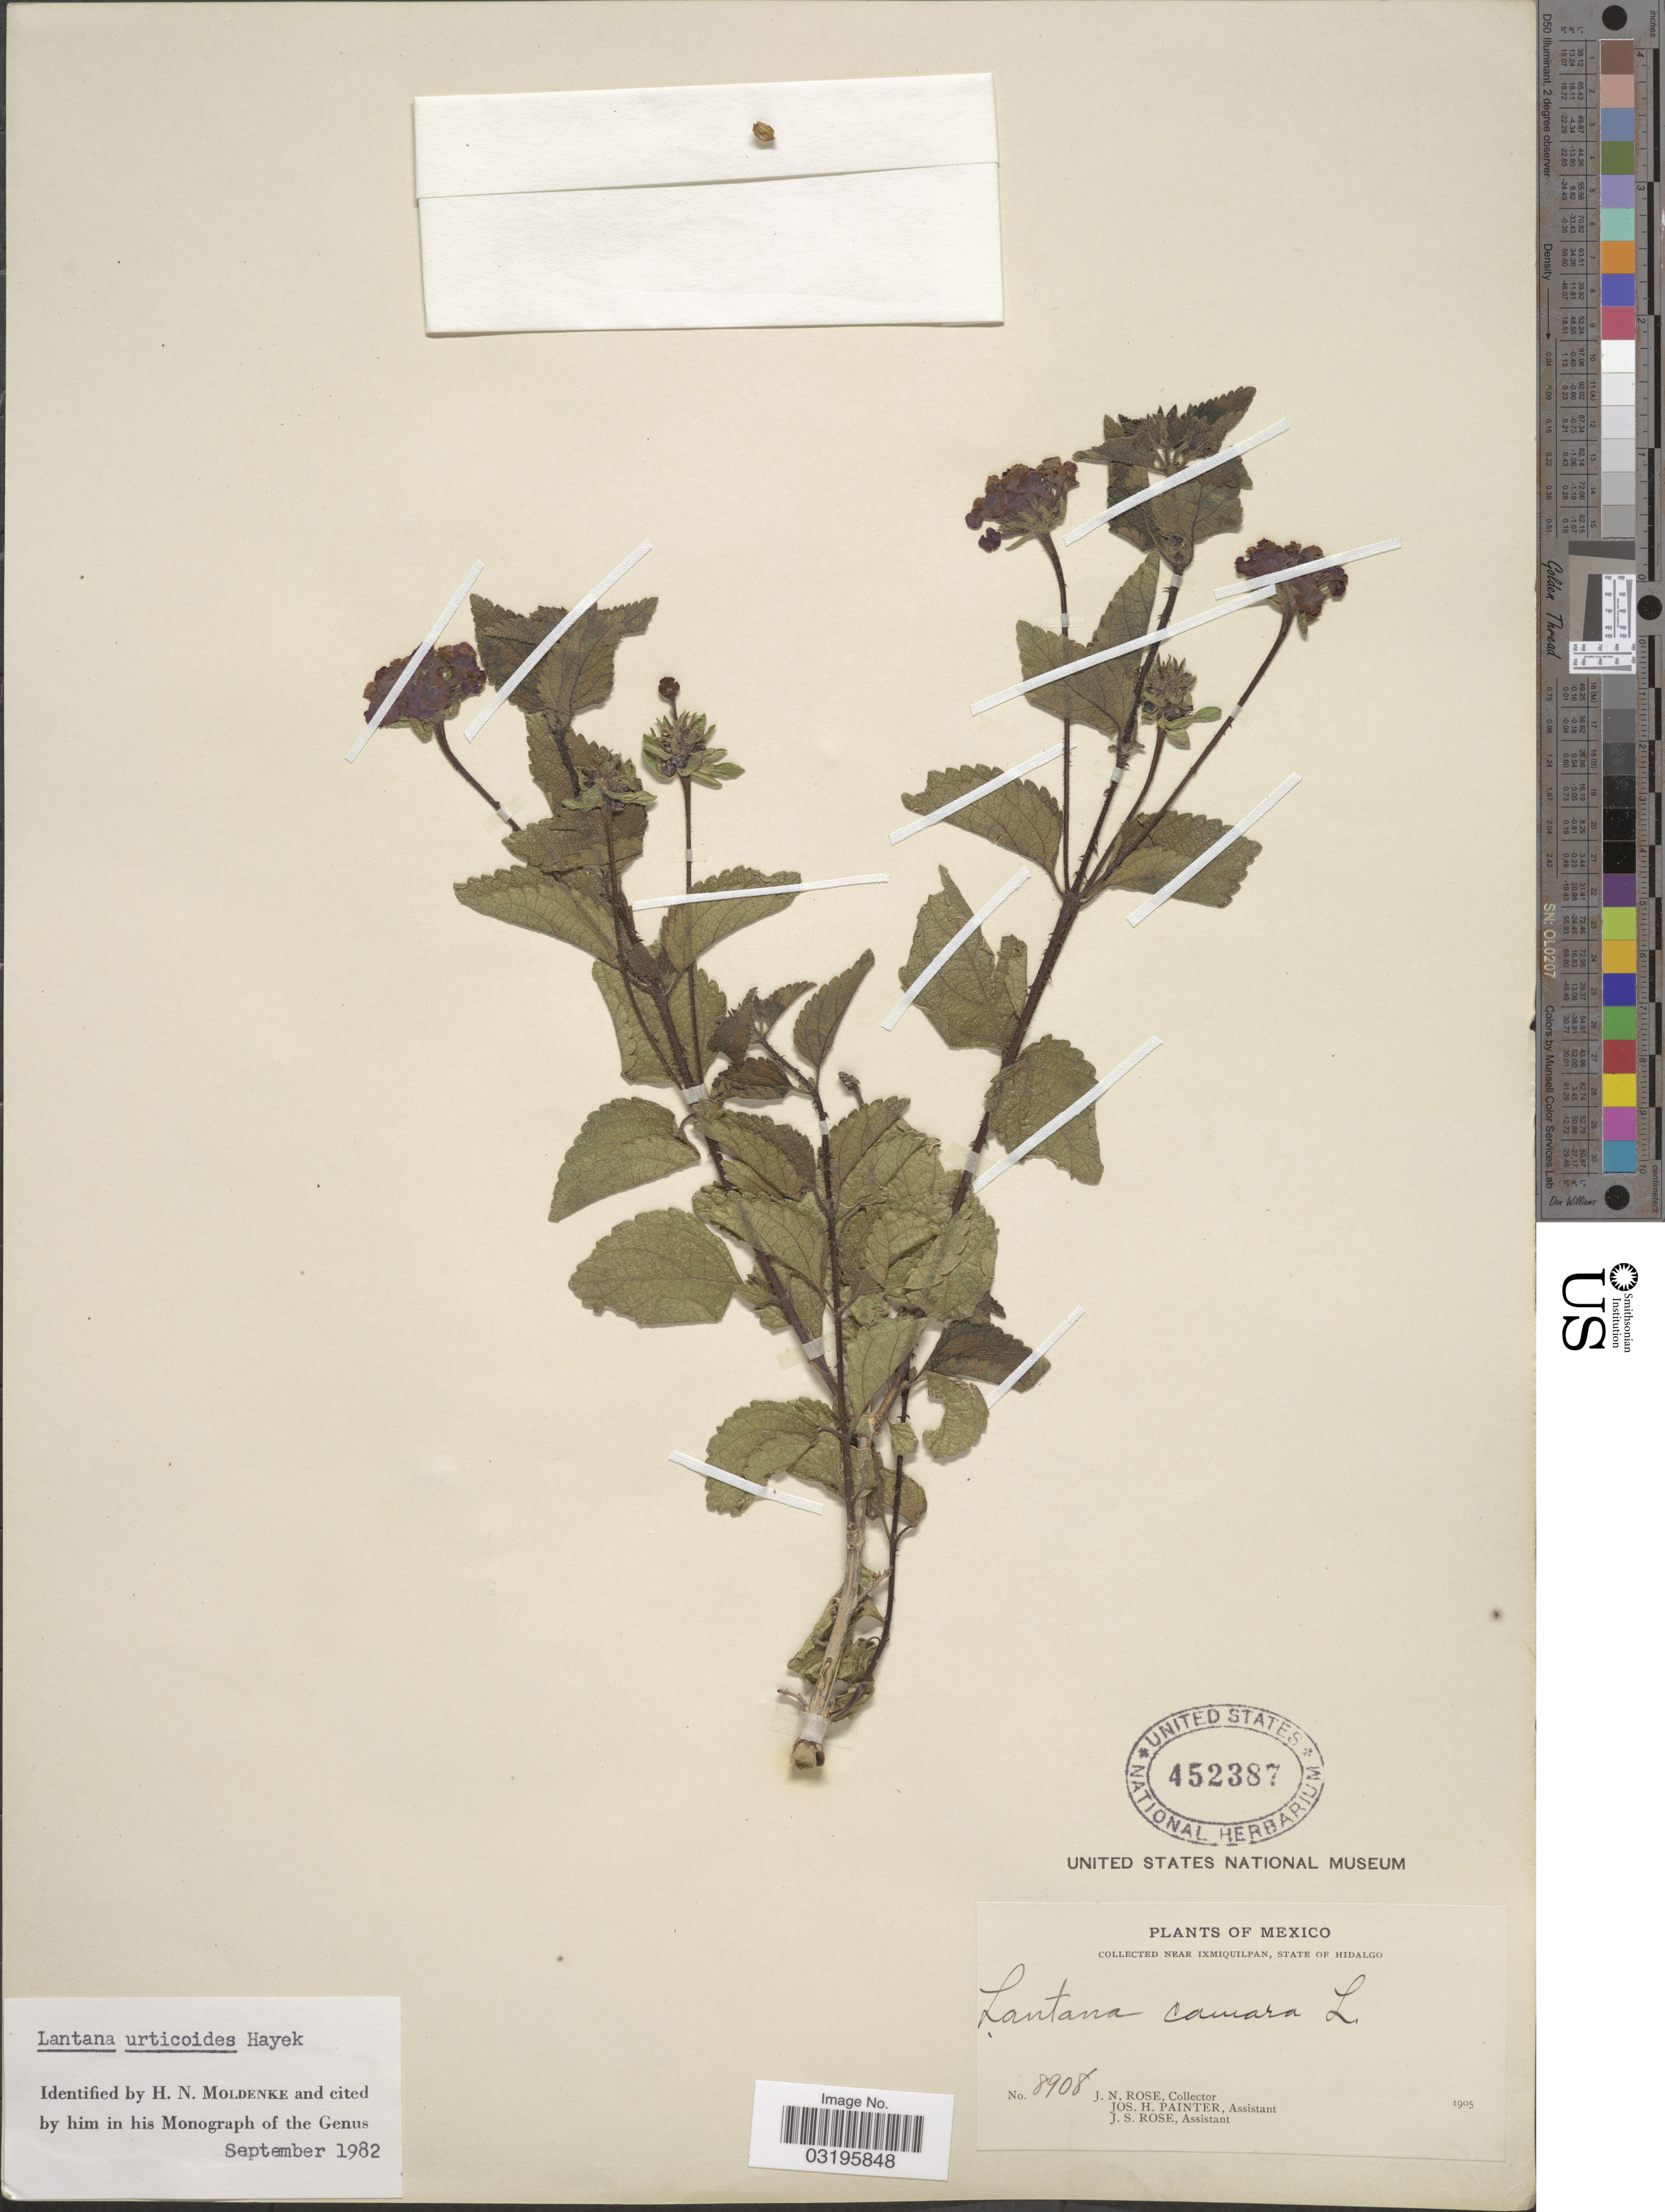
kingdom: Plantae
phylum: Tracheophyta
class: Magnoliopsida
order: Lamiales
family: Verbenaceae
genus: Lantana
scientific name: Lantana urticoides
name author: Hayek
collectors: J. N. Rose, J. H. Painter & J. S. Rose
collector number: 8908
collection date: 1905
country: Mexico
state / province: Hidalgo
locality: Near Ixmiquilpan.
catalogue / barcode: US 452387